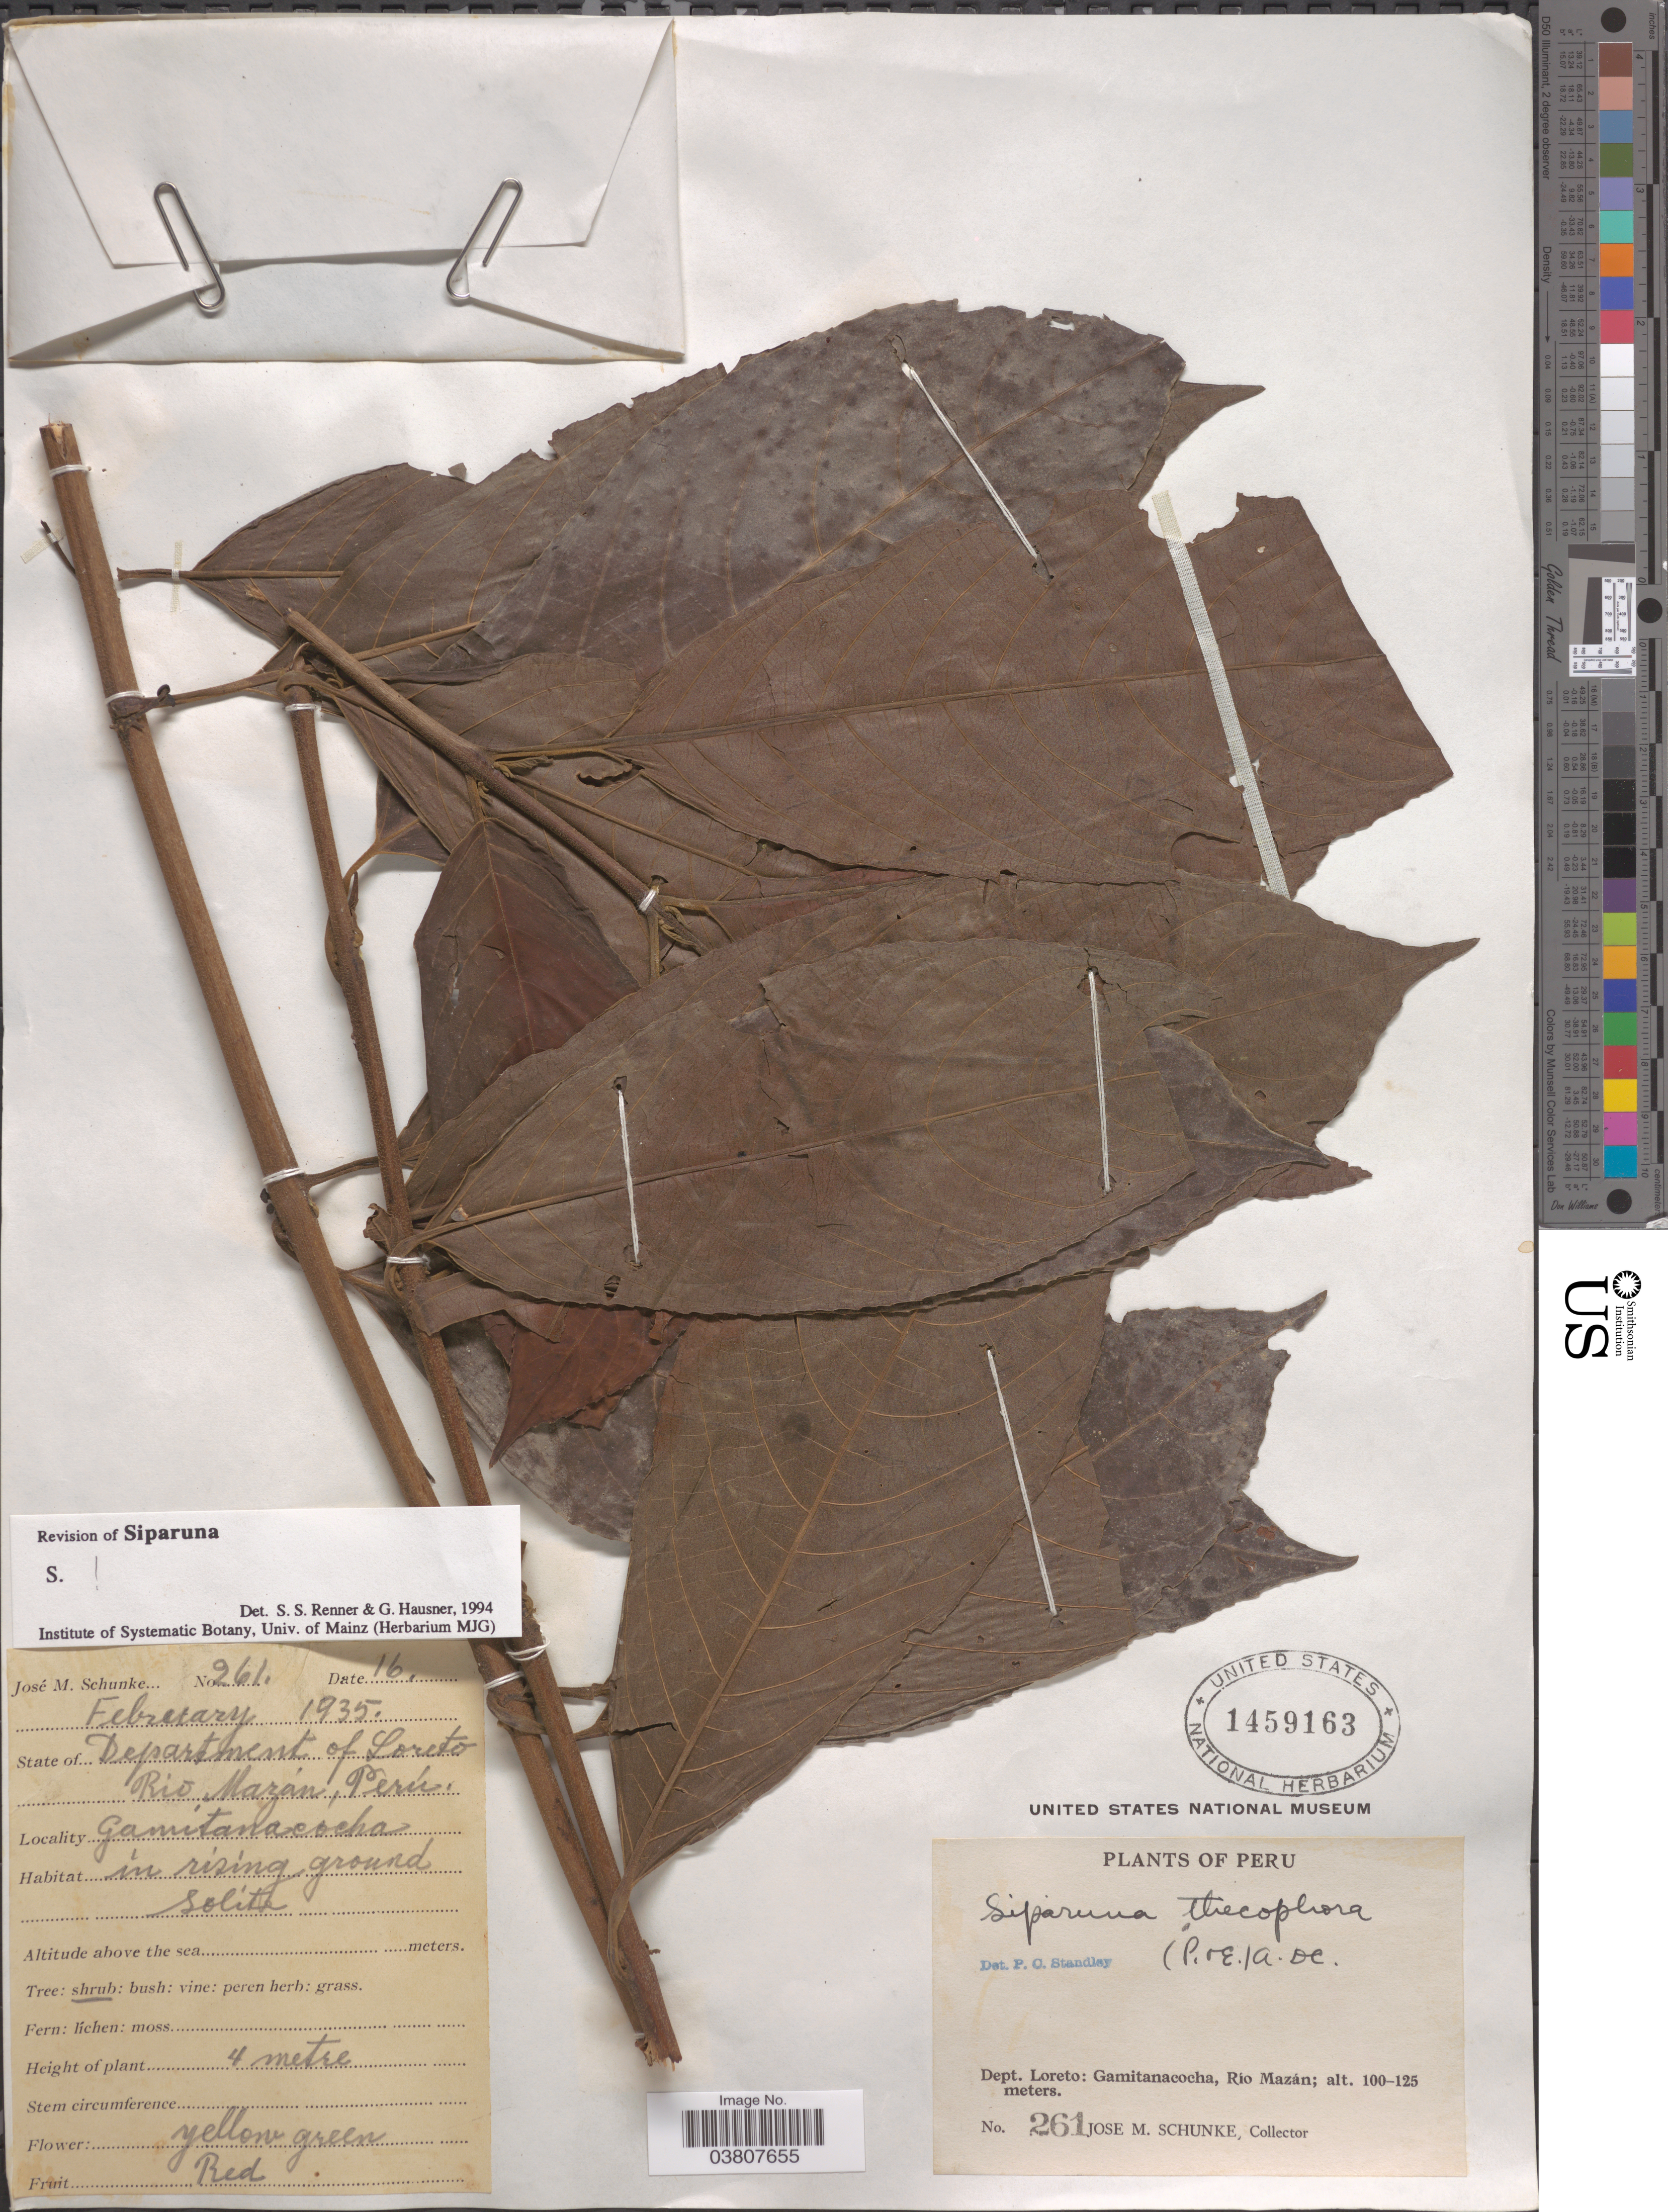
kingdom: Plantae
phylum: Tracheophyta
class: Magnoliopsida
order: Laurales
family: Siparunaceae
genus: Siparuna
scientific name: Siparuna thecaphora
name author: (Poepp. & Endl.) A. DC.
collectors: J. M. Schunke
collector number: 261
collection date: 1935-02-16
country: Peru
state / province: Loreto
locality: Department of Loreto. Rio Mazán. Gamitanacocha.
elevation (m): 100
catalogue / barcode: US 1459163